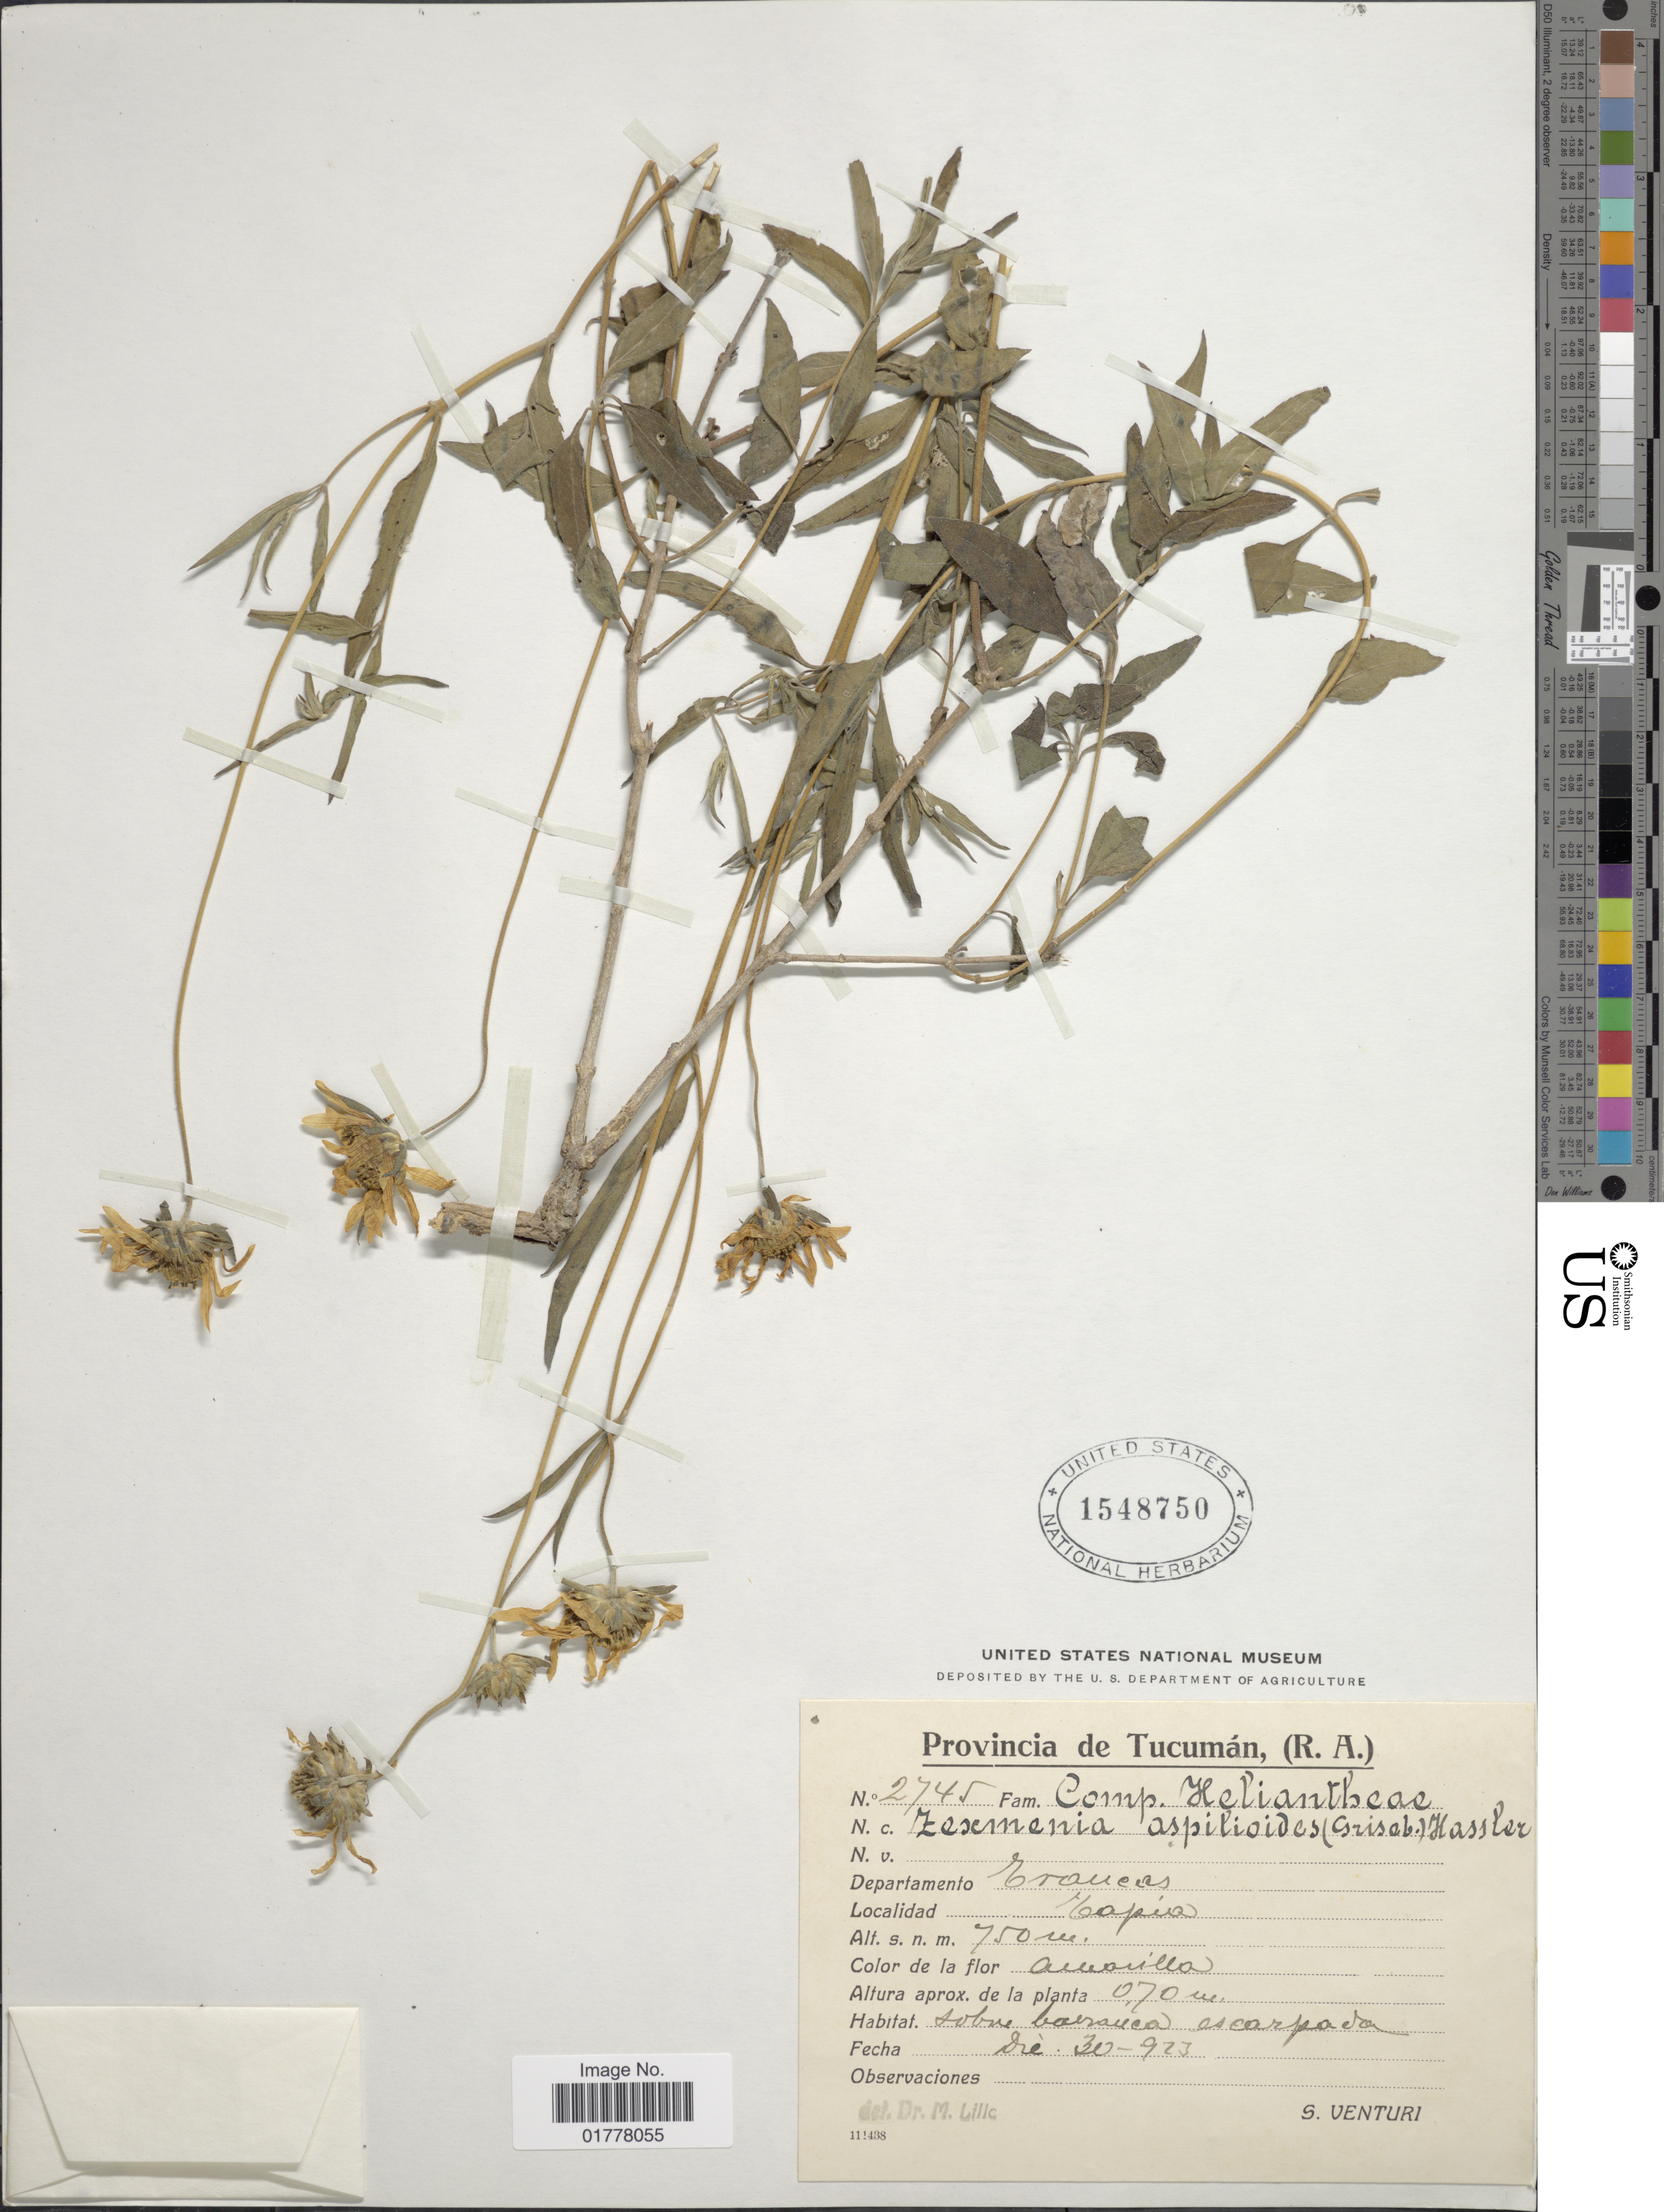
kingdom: Plantae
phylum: Tracheophyta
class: Magnoliopsida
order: Asterales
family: Asteraceae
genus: Angelphytum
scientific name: Angelphytum aspilioides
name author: (Griseb.) H. Rob.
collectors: S. Venturi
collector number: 2745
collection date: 1923-12-30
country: Argentina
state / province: Tucuman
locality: Provincia de Tucumán, (R.A.). Departamento Trancas. Tapia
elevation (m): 750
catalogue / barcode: US 1548750